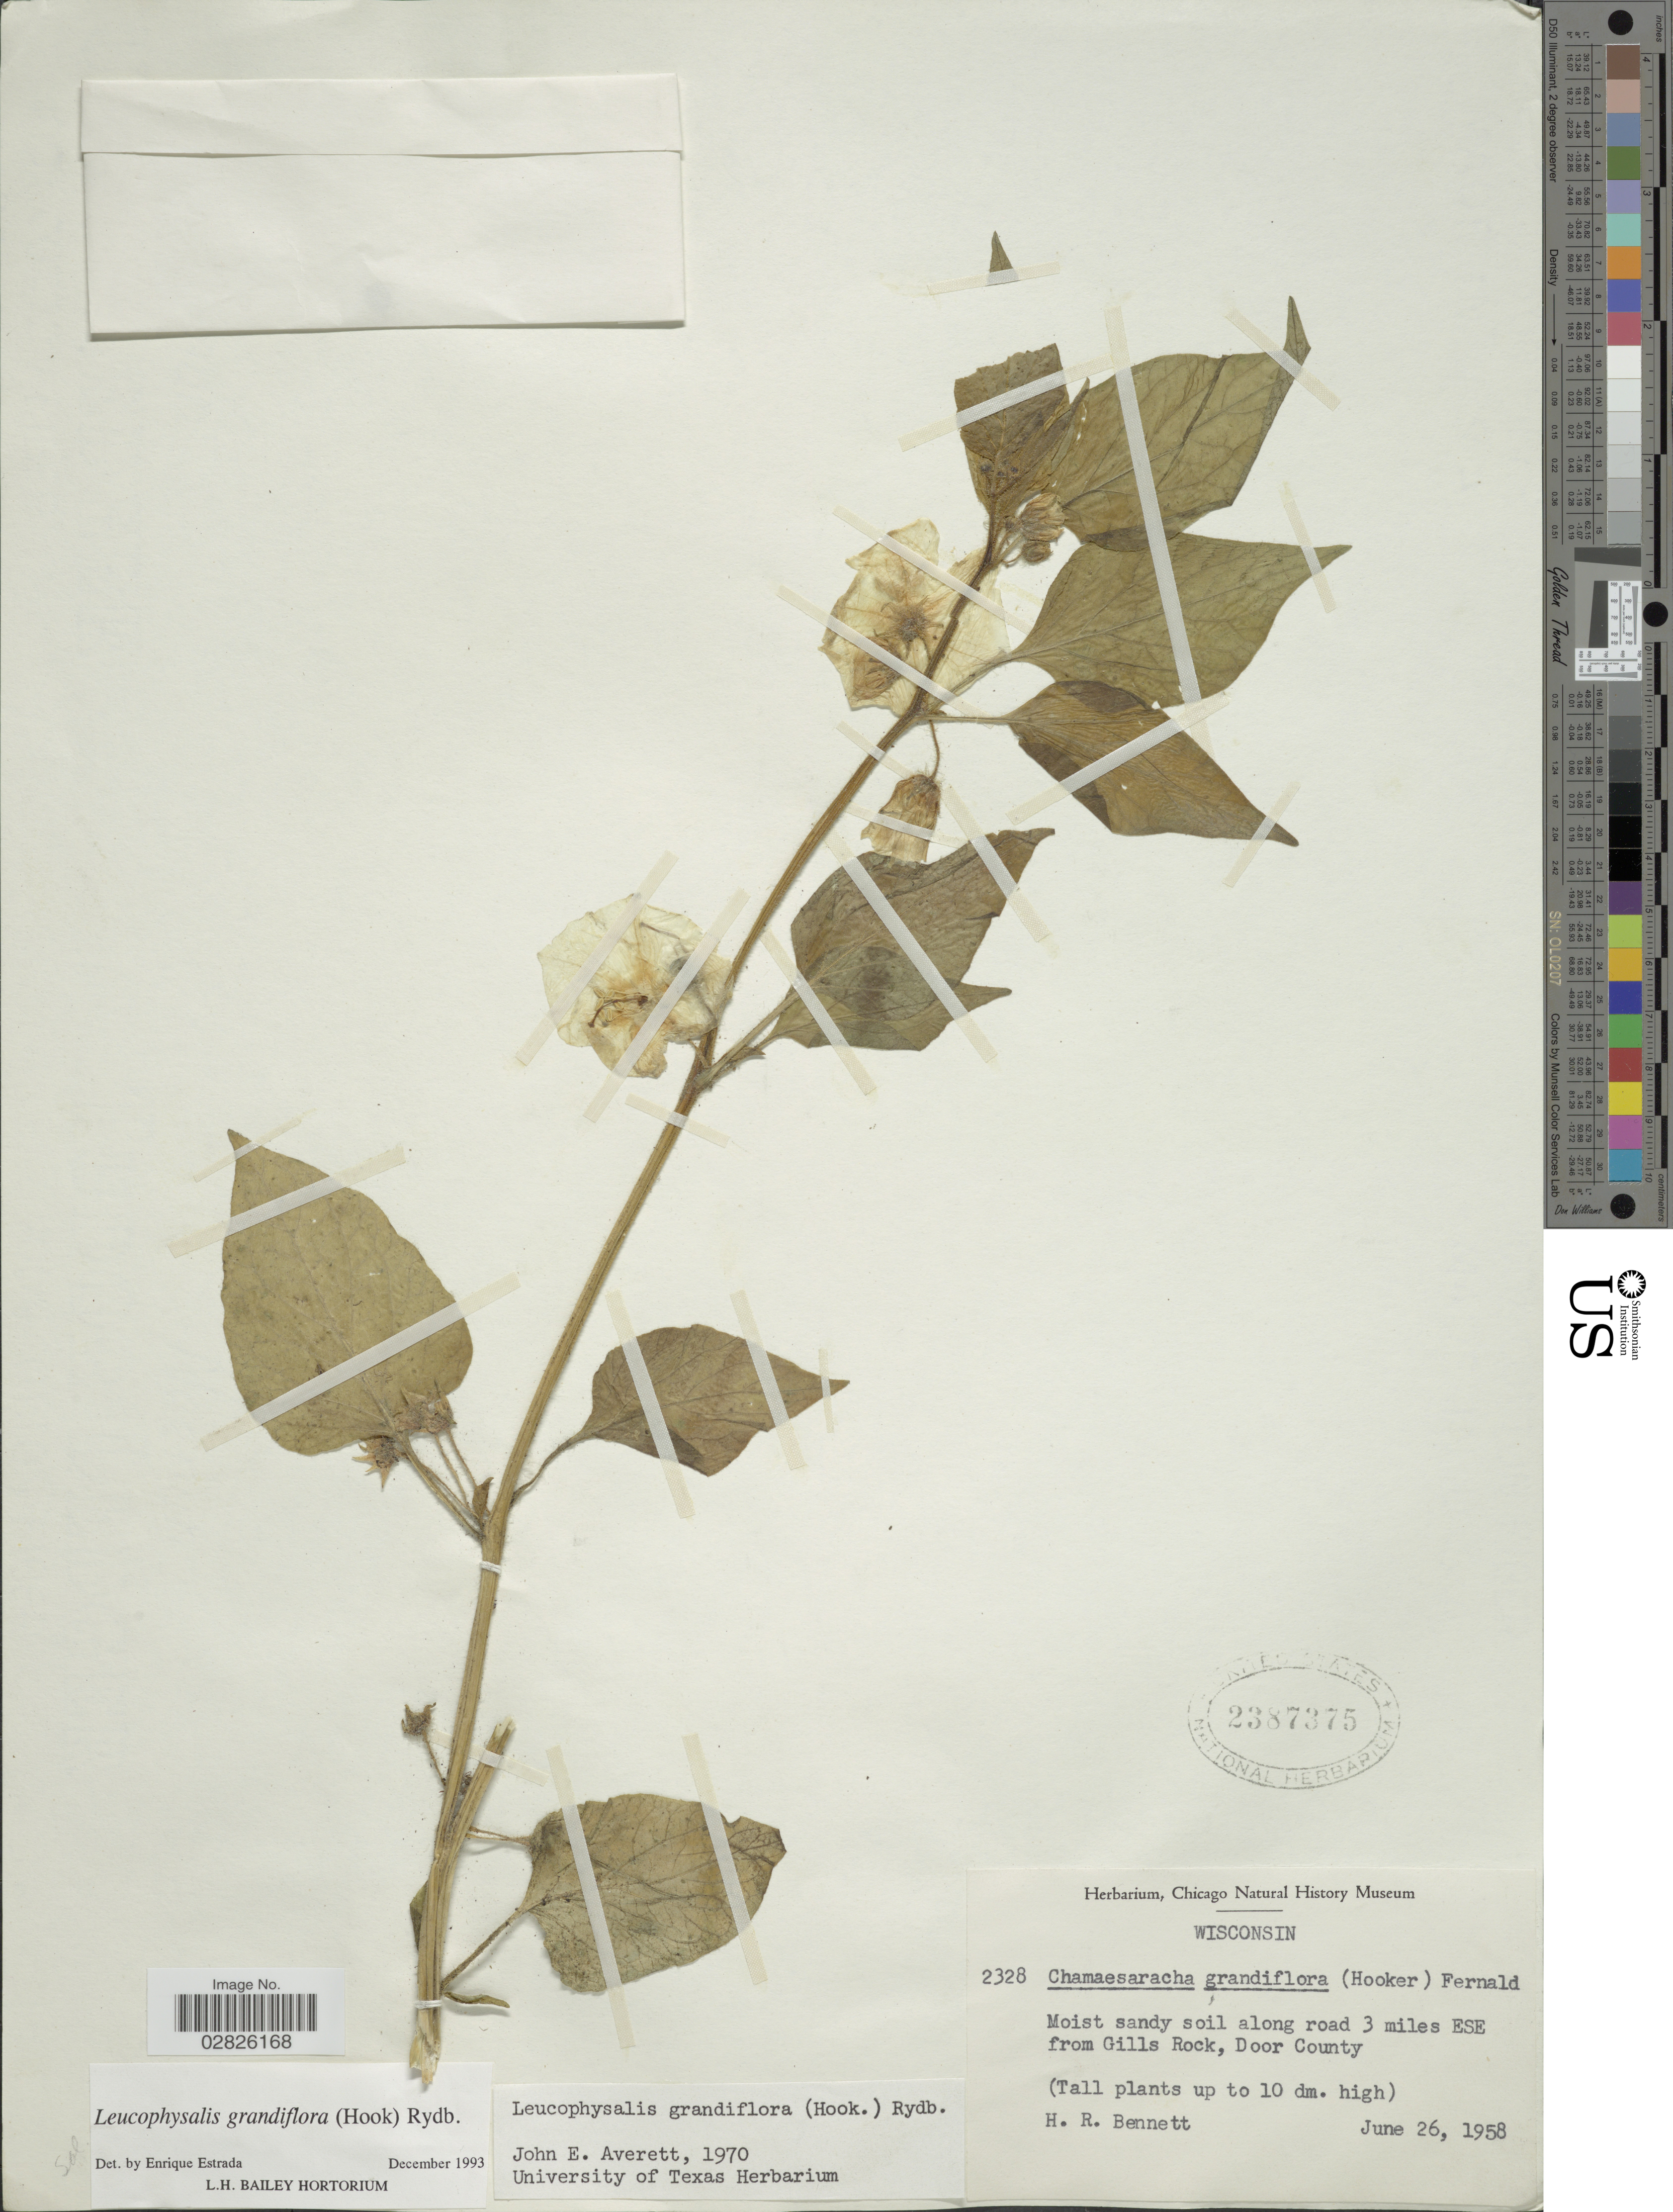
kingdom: Plantae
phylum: Tracheophyta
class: Magnoliopsida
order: Solanales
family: Solanaceae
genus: Leucophysalis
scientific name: Leucophysalis grandiflora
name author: (Hook.) Rydb.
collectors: H. R. Bennett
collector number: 2328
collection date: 1958-06-26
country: United States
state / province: Wisconsin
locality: Moist sandy soil along road 3 miles ESE from Gills Rock, Door County.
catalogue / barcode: US 2387375